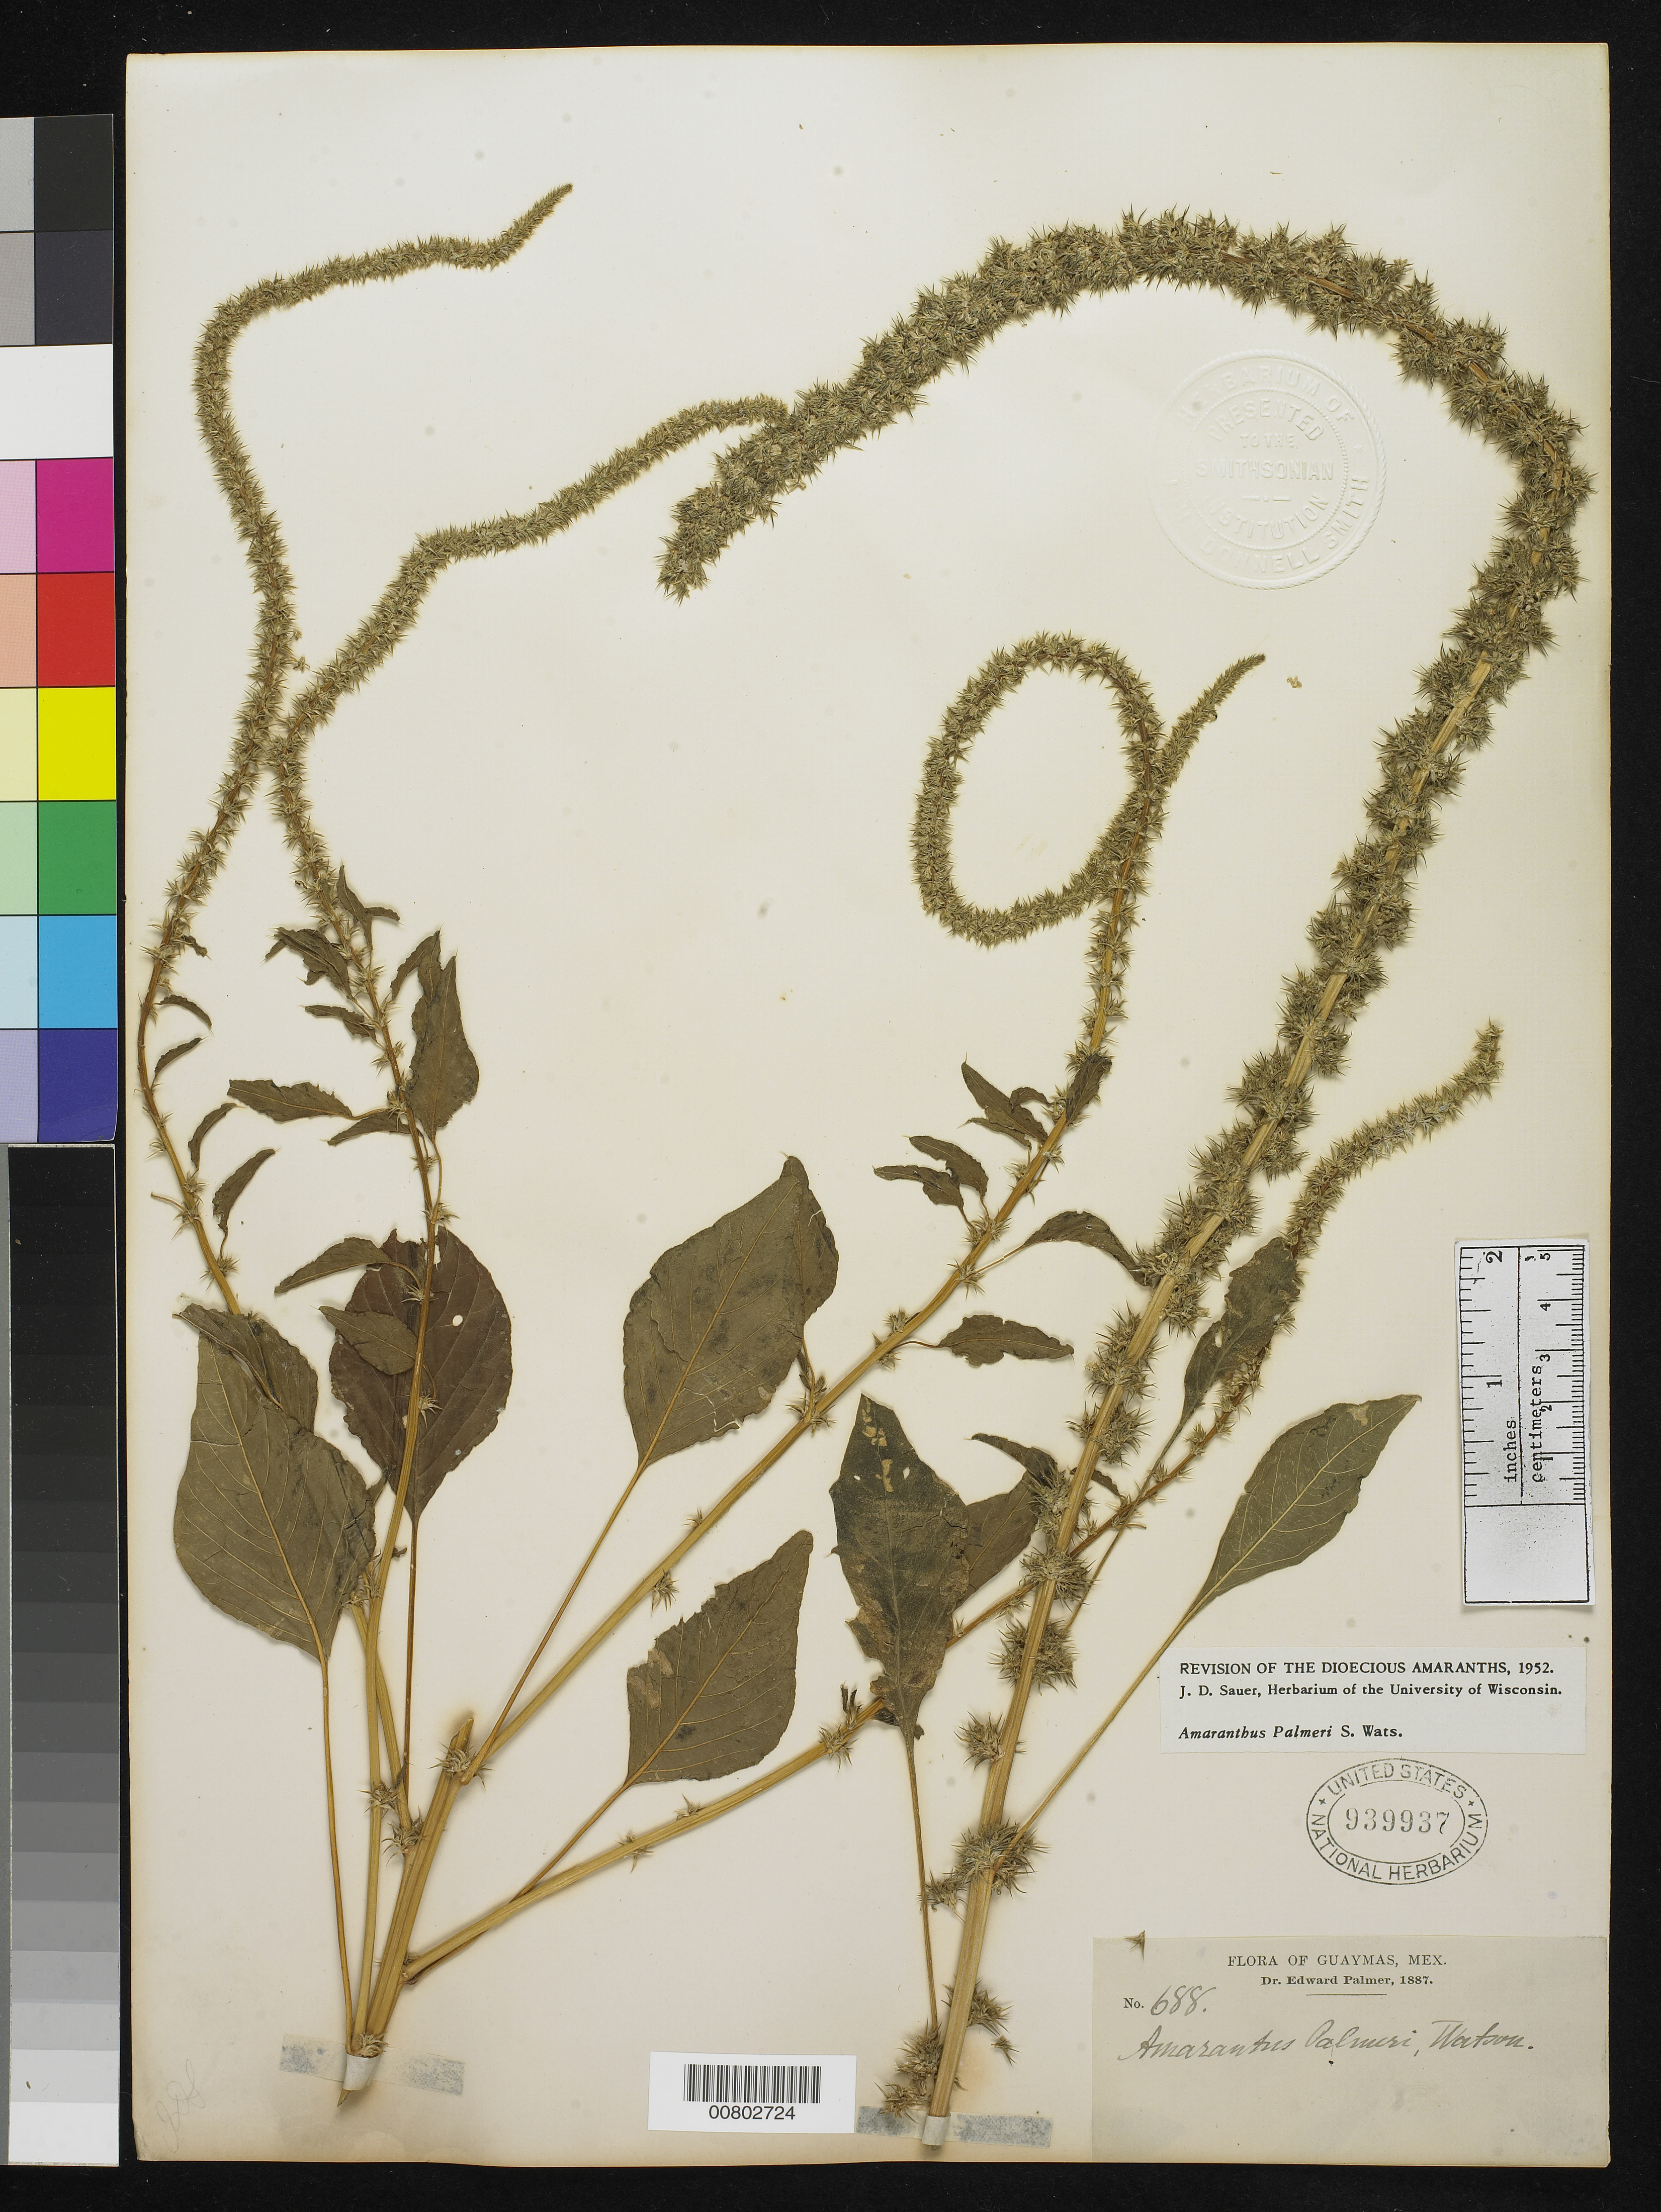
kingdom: Plantae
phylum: Tracheophyta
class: Magnoliopsida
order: Caryophyllales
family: Amaranthaceae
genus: Amaranthus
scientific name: Amaranthus palmeri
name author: S. Watson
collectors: E. Palmer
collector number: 688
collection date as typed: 1887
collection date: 1887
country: Mexico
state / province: Sonora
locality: Guaymas, Sonora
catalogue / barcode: US 939937